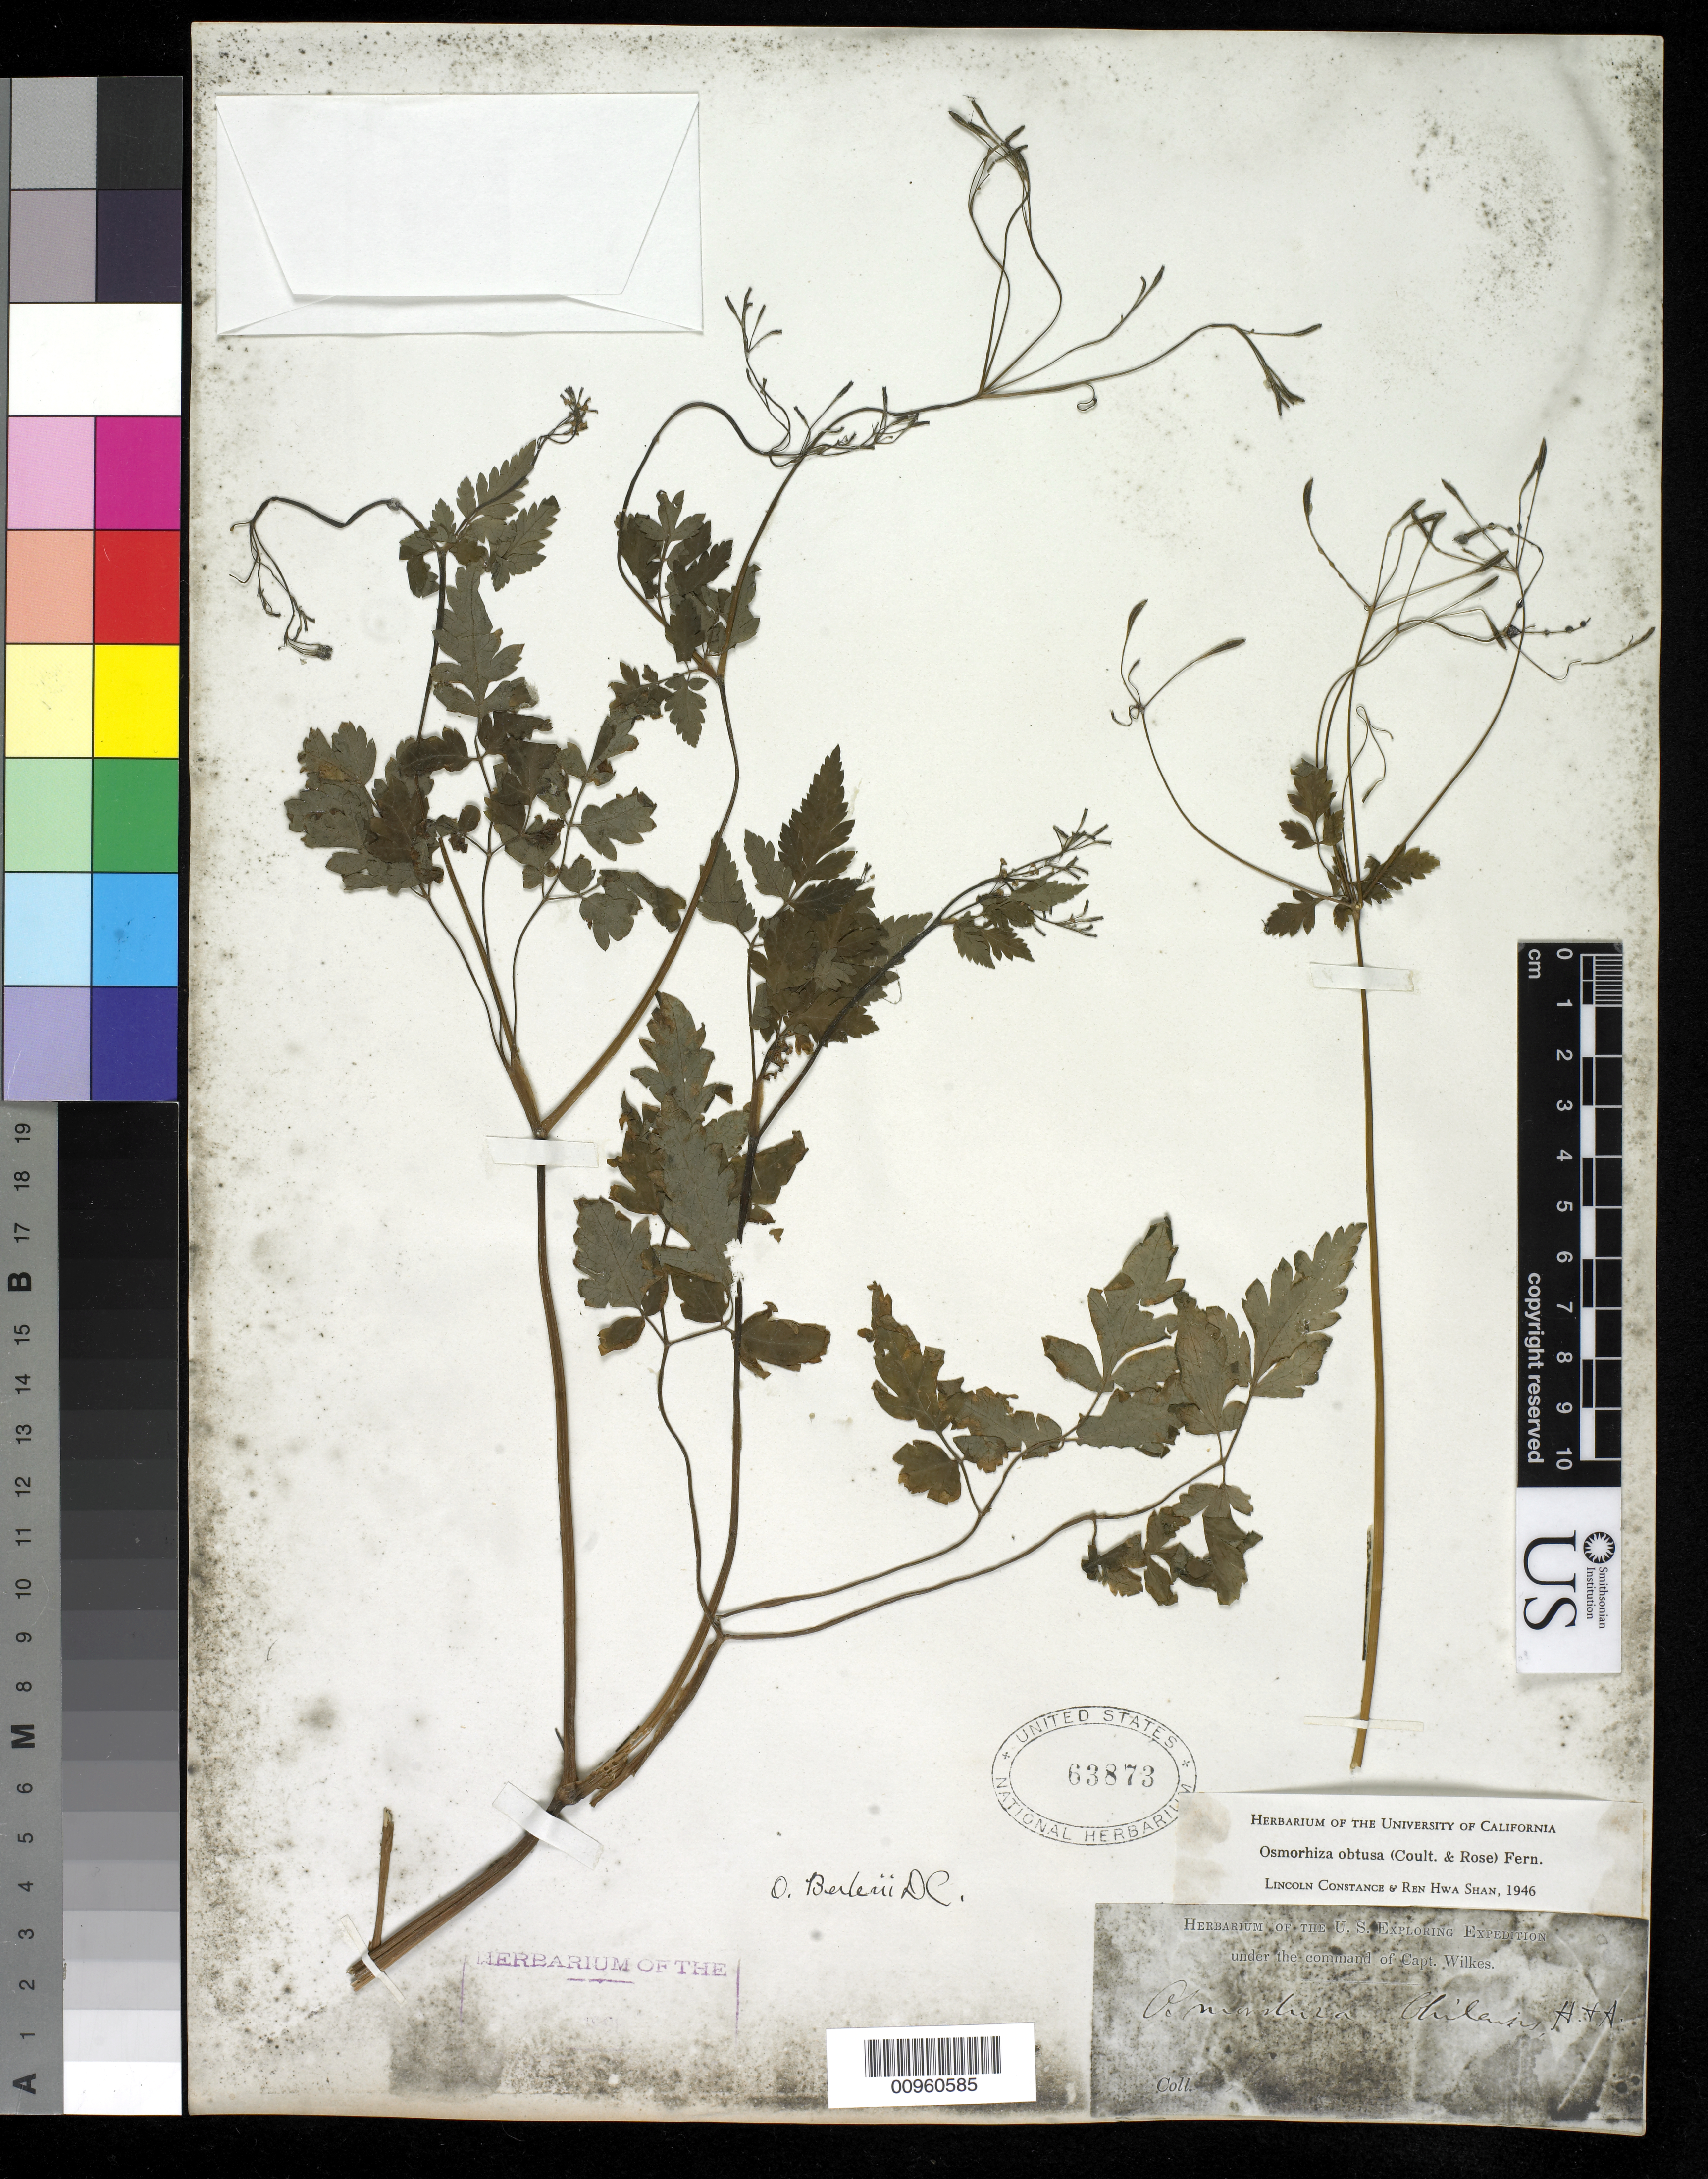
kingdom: Plantae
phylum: Tracheophyta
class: Magnoliopsida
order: Apiales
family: Apiaceae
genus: Osmorhiza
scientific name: Osmorhiza obtusa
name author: (J.M. Coult. & Rose) Fernald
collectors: Wilkes Explor. Exped.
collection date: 1838/1842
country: United States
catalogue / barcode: US 63873